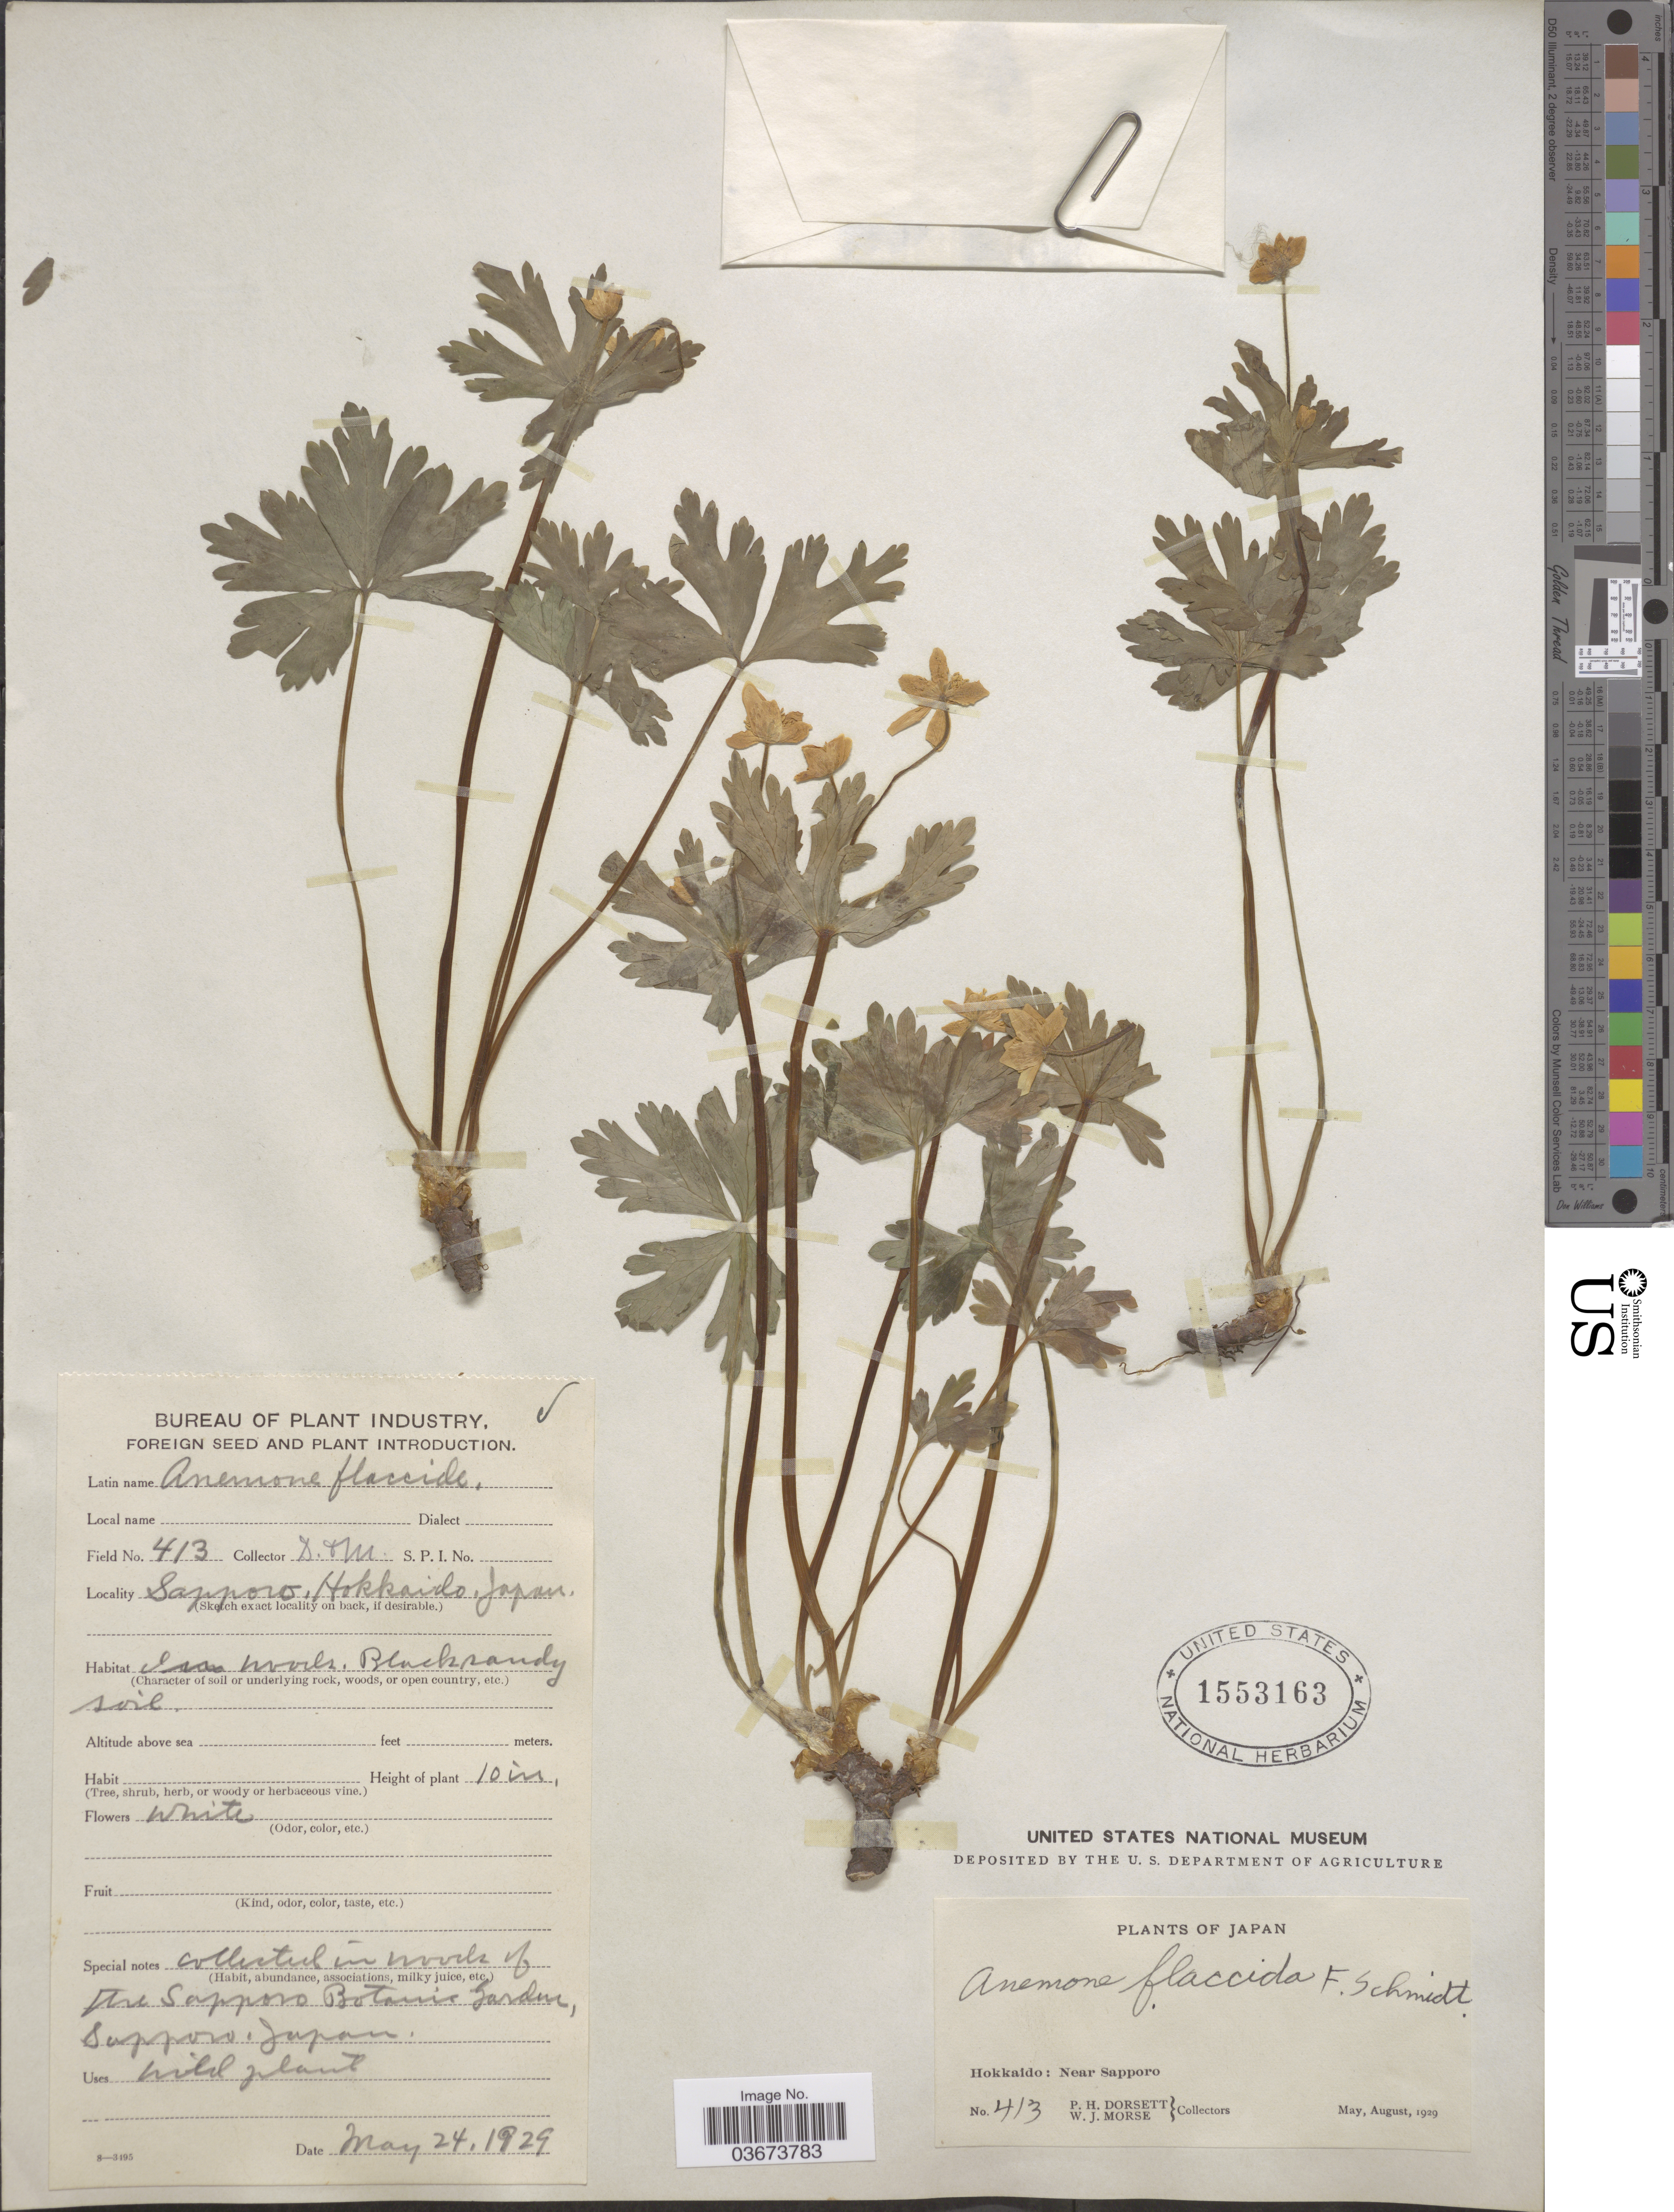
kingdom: Plantae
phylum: Tracheophyta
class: Magnoliopsida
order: Ranunculales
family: Ranunculaceae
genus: Anemone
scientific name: Anemone flaccida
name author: F. Schmidt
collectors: P. H. Dorsett & W. J. Morse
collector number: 413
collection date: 1929-05-24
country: Japan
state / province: Hokkaidō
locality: Near Sapporo.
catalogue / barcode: US 1553163